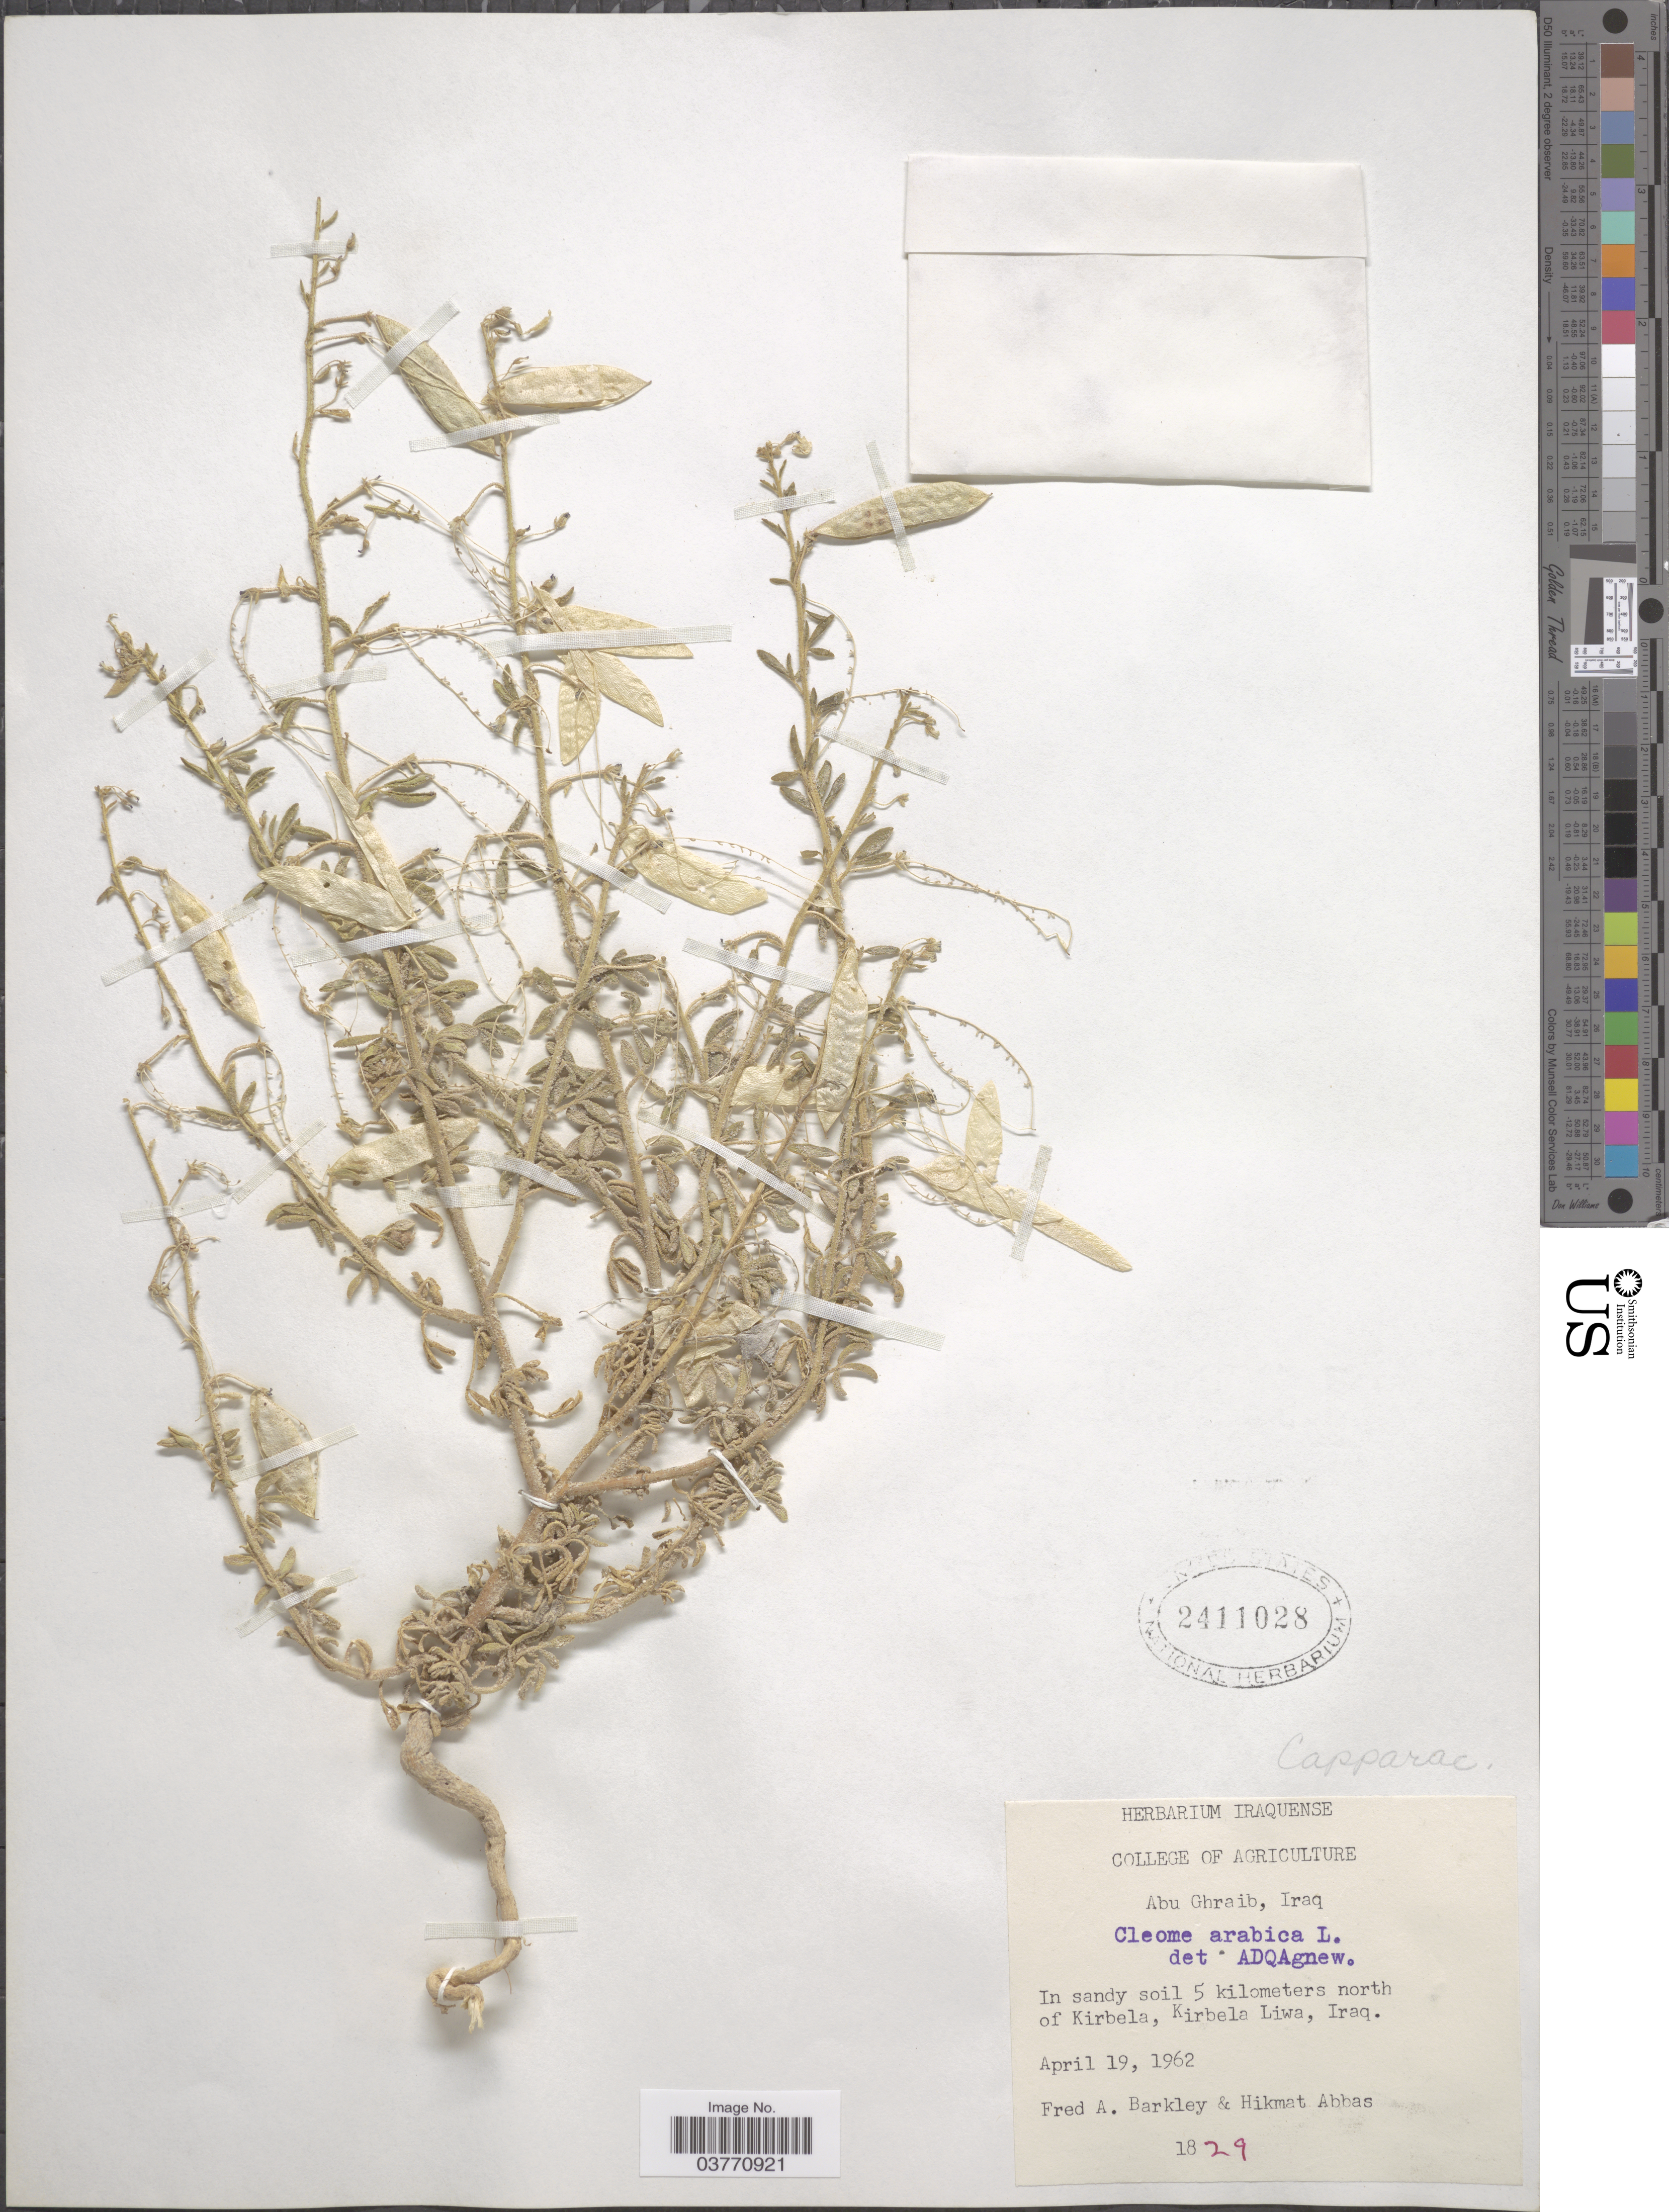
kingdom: Plantae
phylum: Tracheophyta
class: Magnoliopsida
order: Brassicales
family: Cleomaceae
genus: Cleome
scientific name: Cleome arabica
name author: L.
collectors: F. A. Barkley & H. Abbas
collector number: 1829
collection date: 1962-04-19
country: Iraq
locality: Abu Ghraib. in sandy soil 5 kilometers north of Kirbela, Kirbela Liwa.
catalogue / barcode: US 2411028